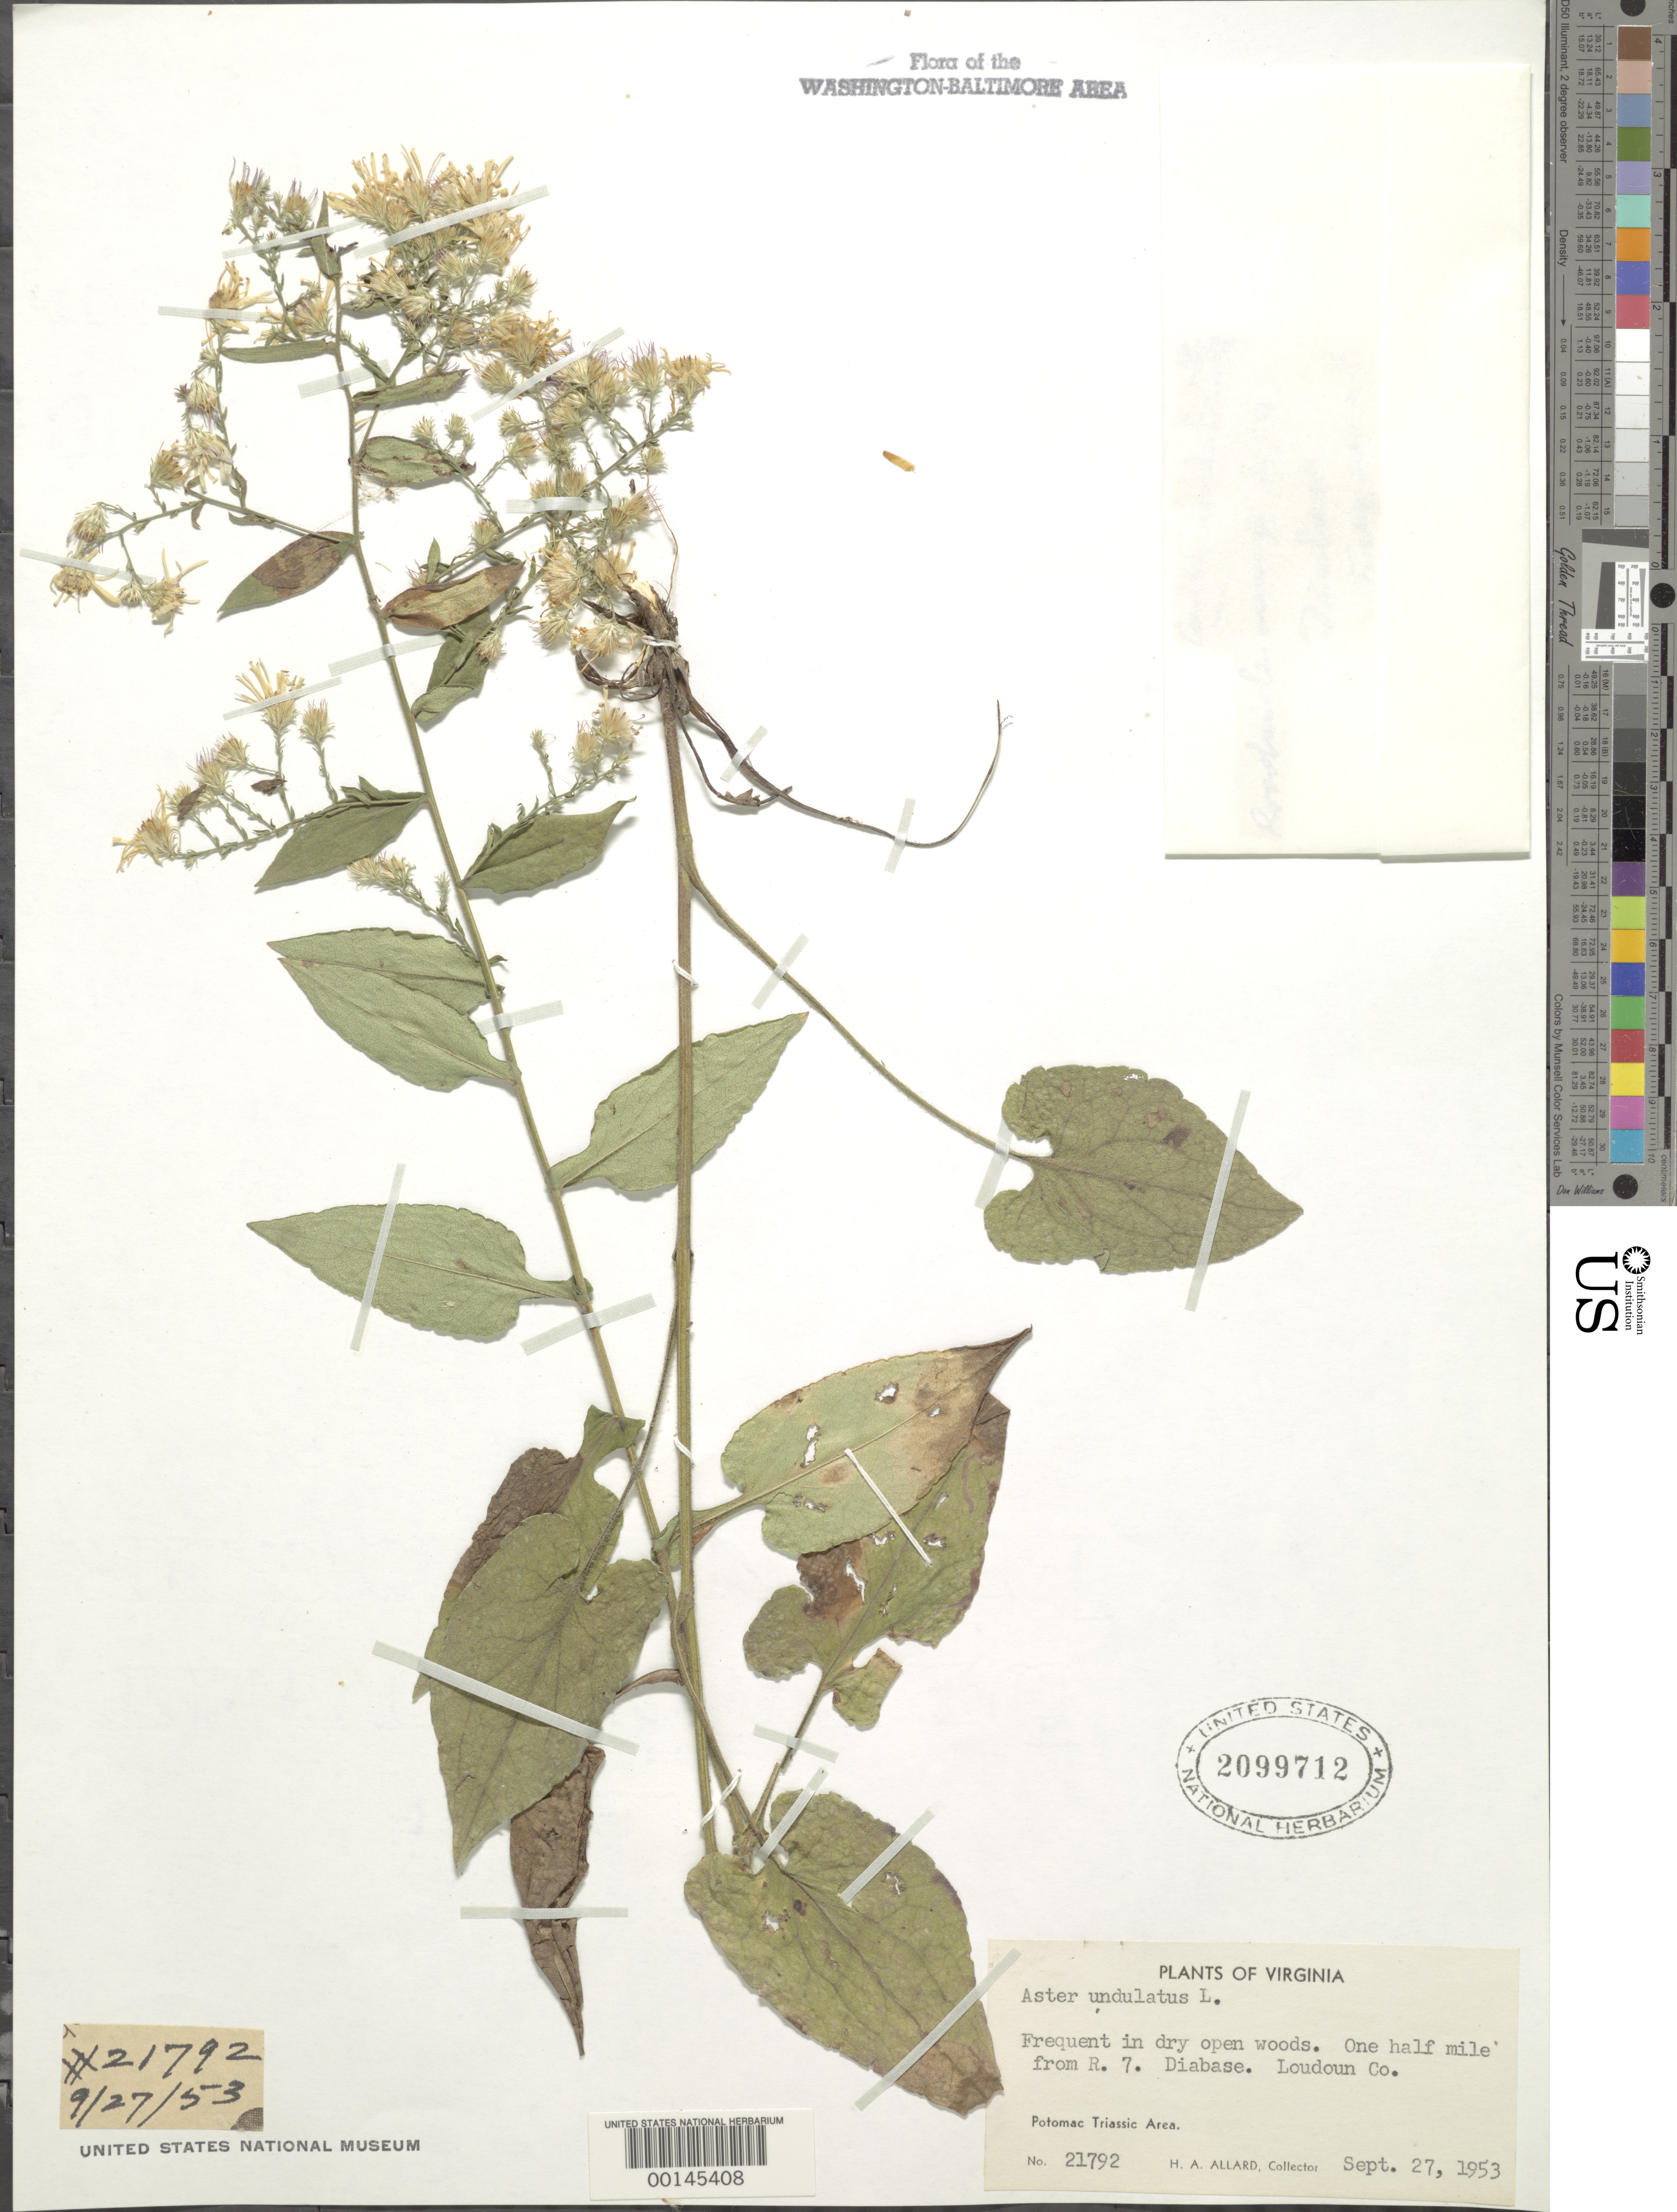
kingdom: Plantae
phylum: Tracheophyta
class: Magnoliopsida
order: Asterales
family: Asteraceae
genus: Symphyotrichum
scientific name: Symphyotrichum undulatum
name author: (L.) G.L. Nesom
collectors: H. A. Allard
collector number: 21792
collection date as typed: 27 Sep 1953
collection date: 1953-09-27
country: United States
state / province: Virginia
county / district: Loudoun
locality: Near Rt. 7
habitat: Dry open woods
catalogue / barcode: US 2099712